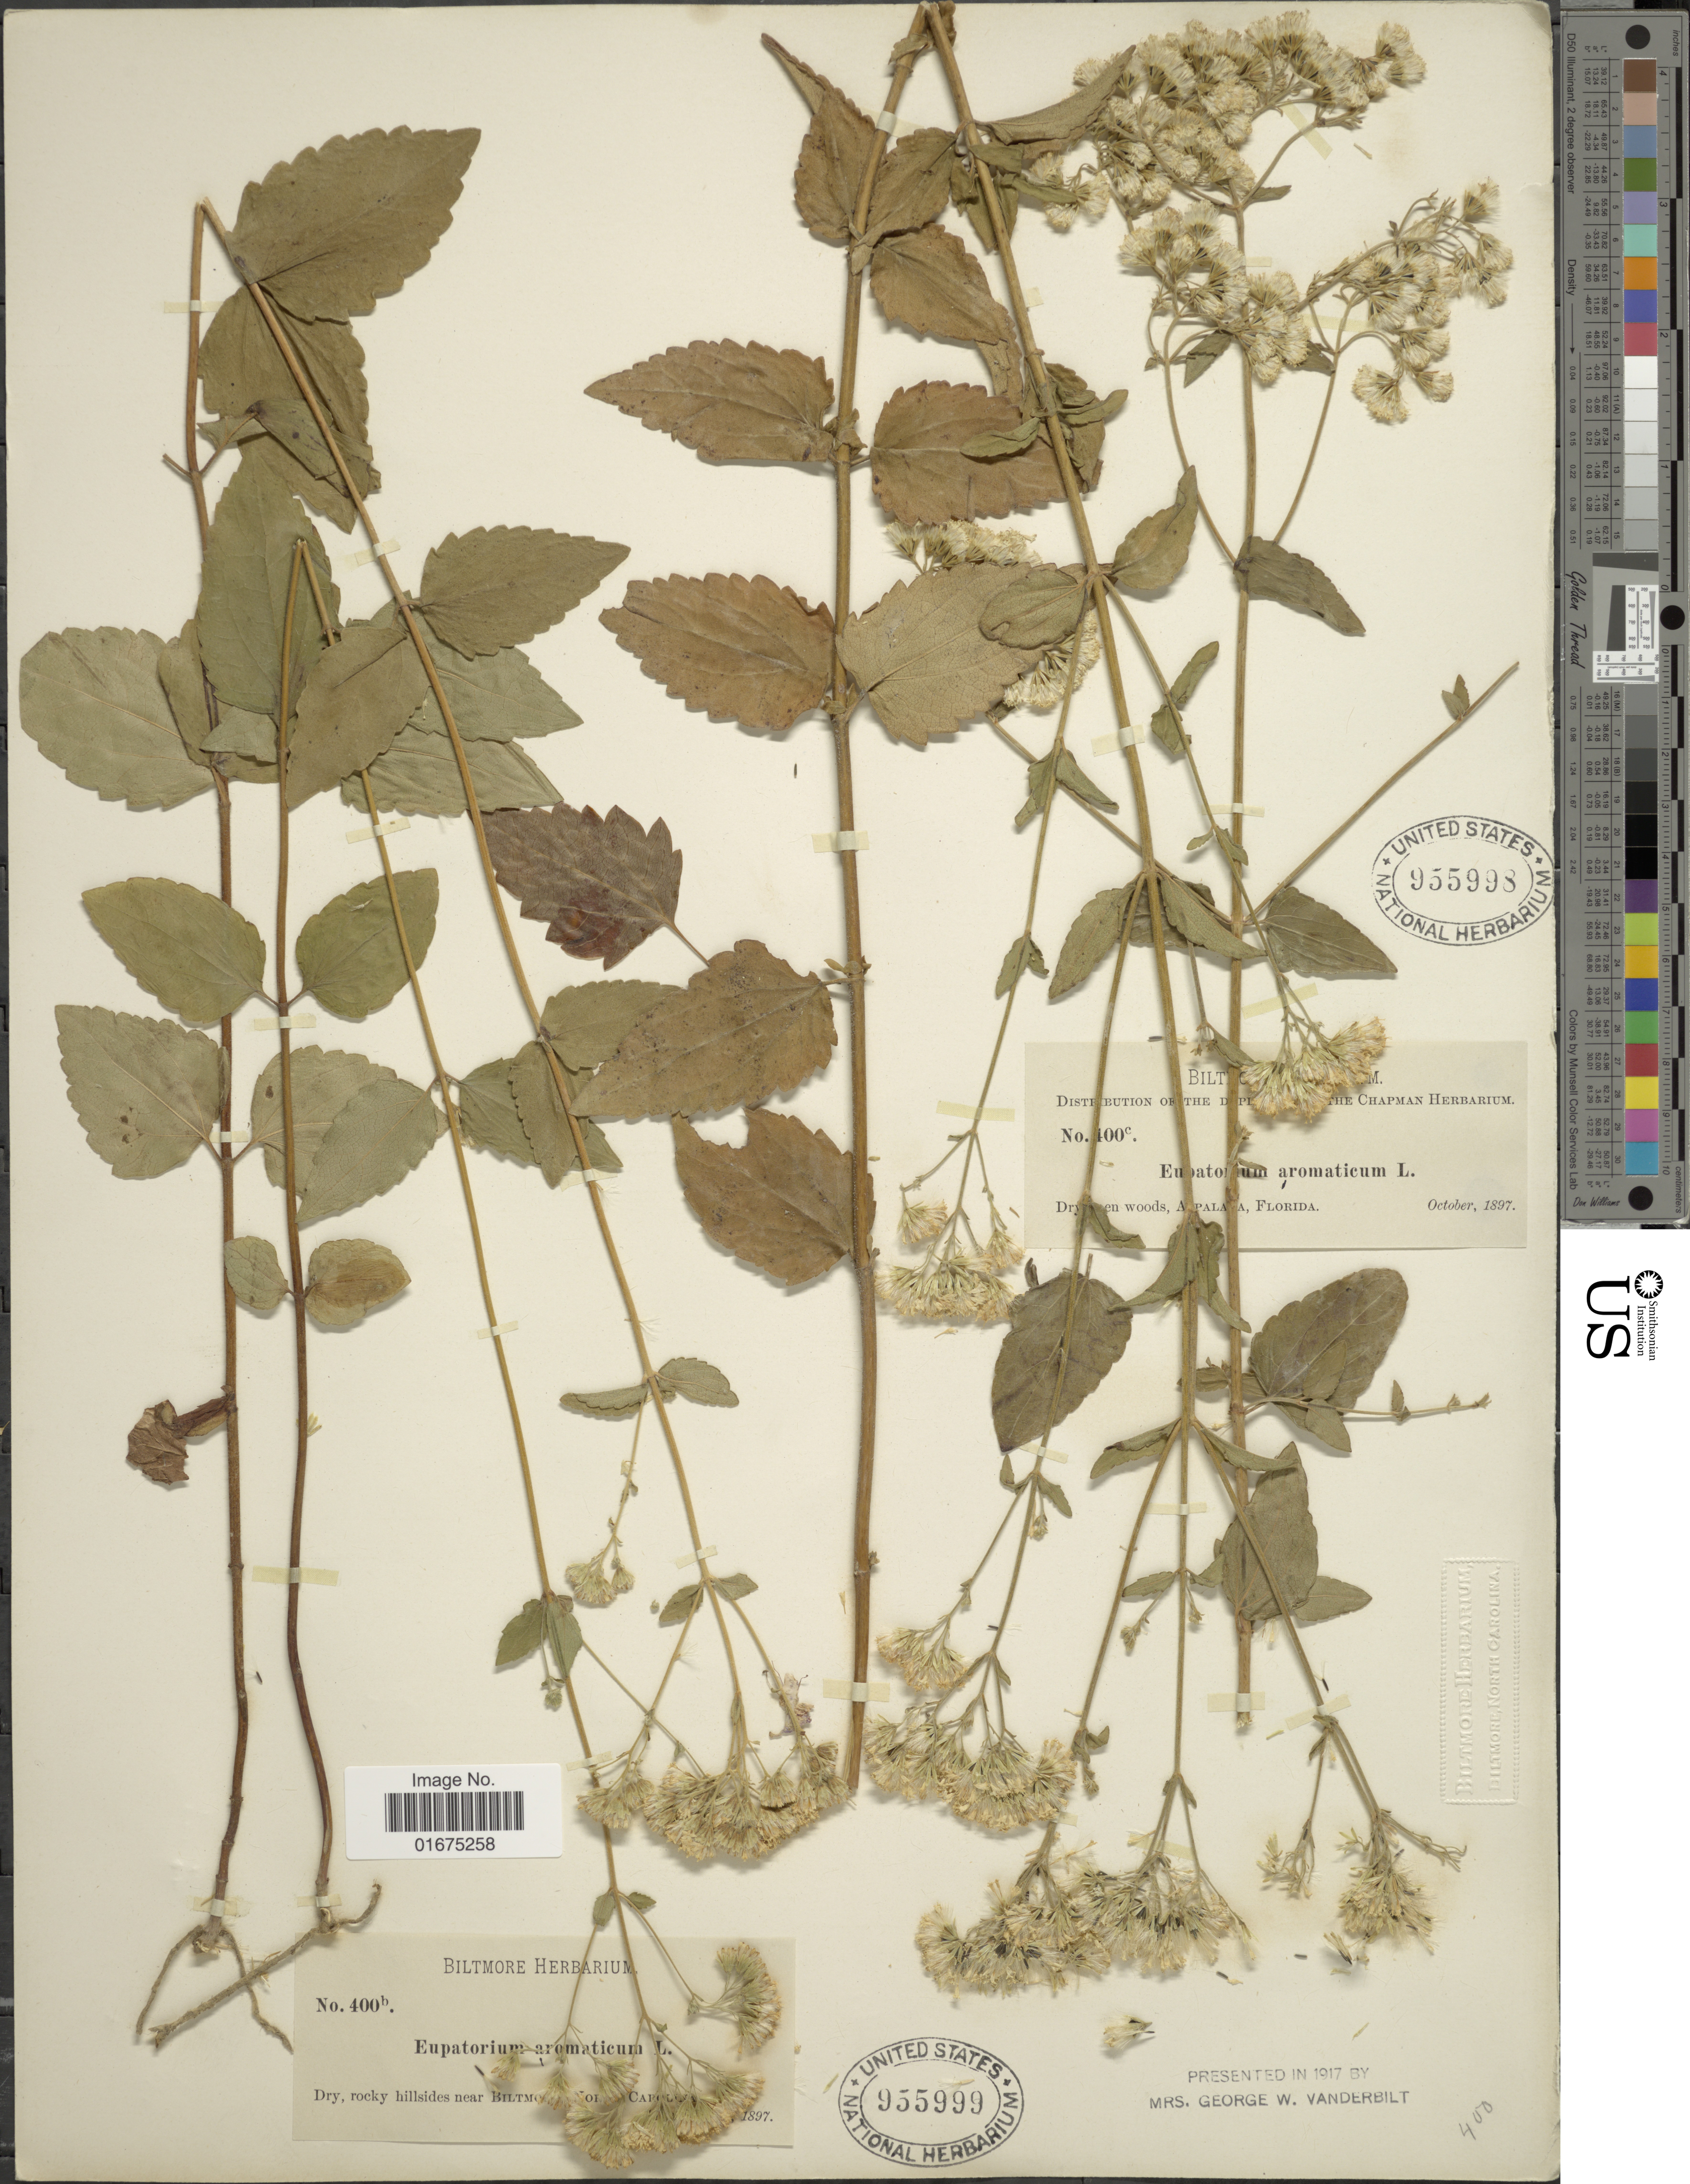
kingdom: Plantae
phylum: Tracheophyta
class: Magnoliopsida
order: Asterales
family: Asteraceae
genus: Ageratina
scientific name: Ageratina aromatica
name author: (L.) Spach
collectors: ex herb. Biltmore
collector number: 400c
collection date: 1897-10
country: United States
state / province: Florida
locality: Apalaga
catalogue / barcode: US 955998-2